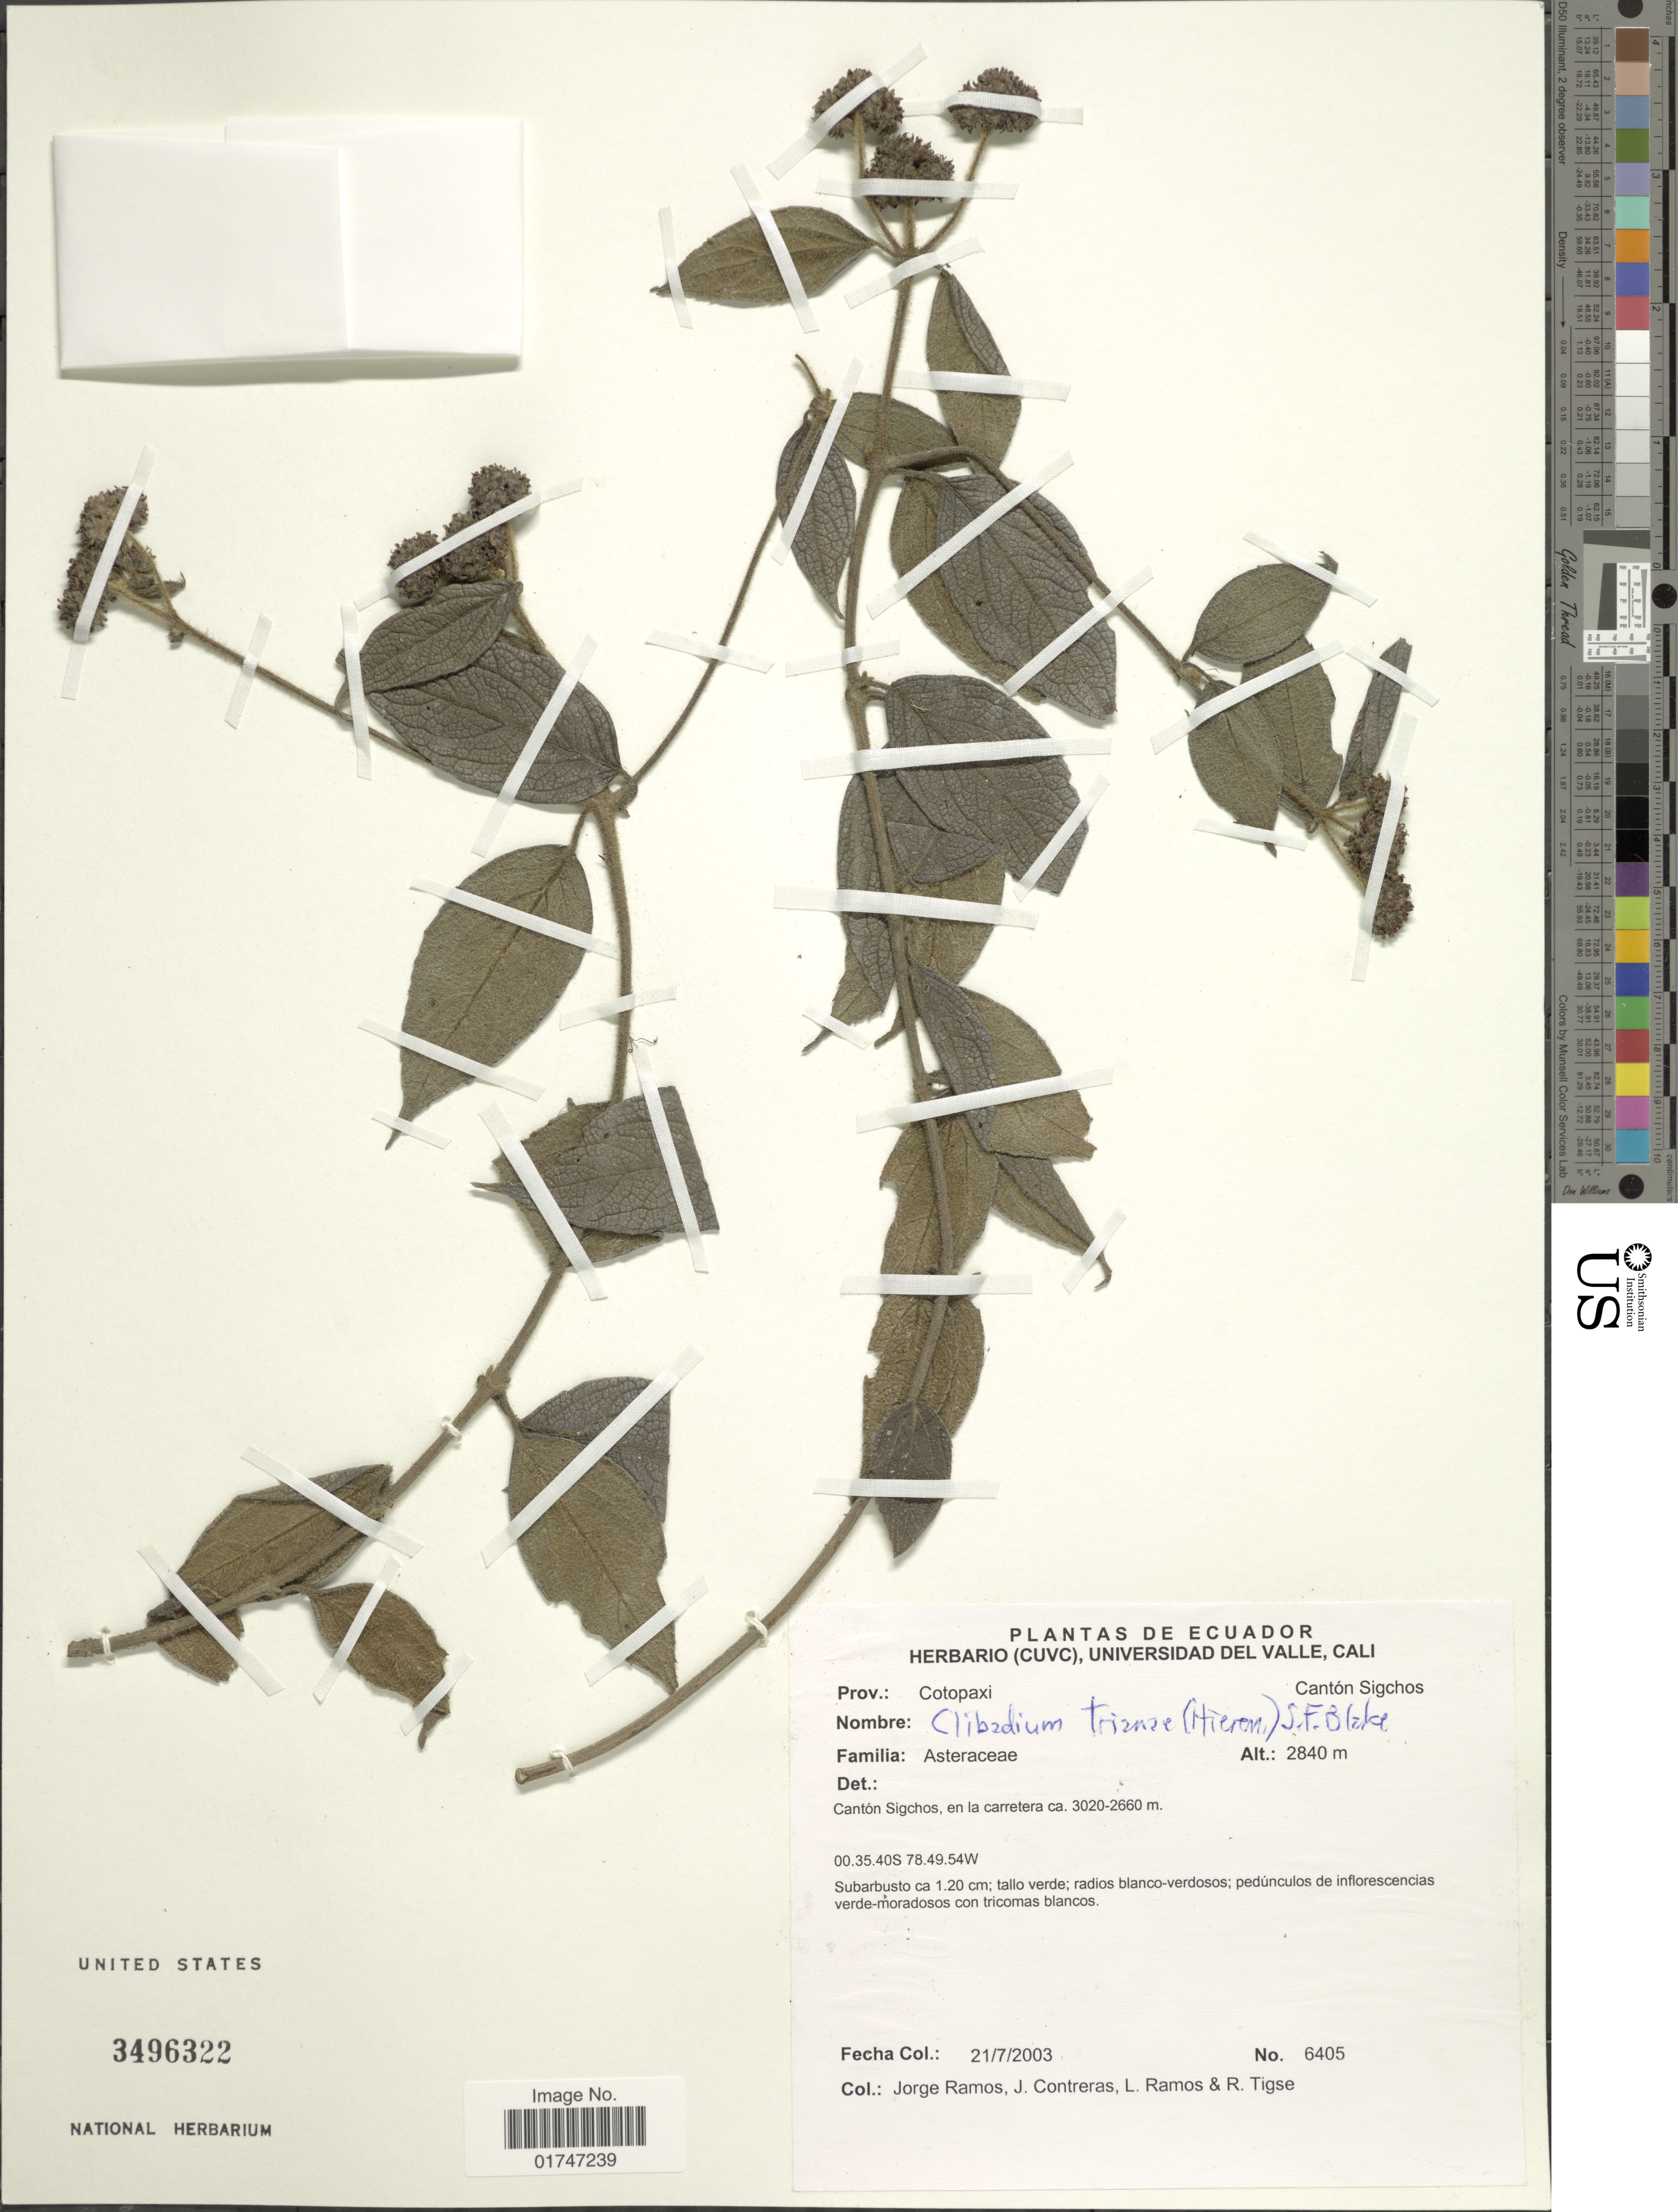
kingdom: Plantae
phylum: Tracheophyta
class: Magnoliopsida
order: Asterales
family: Asteraceae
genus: Clibadium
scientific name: Clibadium trianae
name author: (Hieron.) S.F. Blake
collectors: J. Ramos, J. Contreras, L. Ramos & R. Tigse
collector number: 6405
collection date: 2003-07-21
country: Ecuador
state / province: Cotopaxi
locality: Prov.: Cotopaxi. Cantón Sigchos, en la carretera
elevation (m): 2660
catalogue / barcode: US 3496322